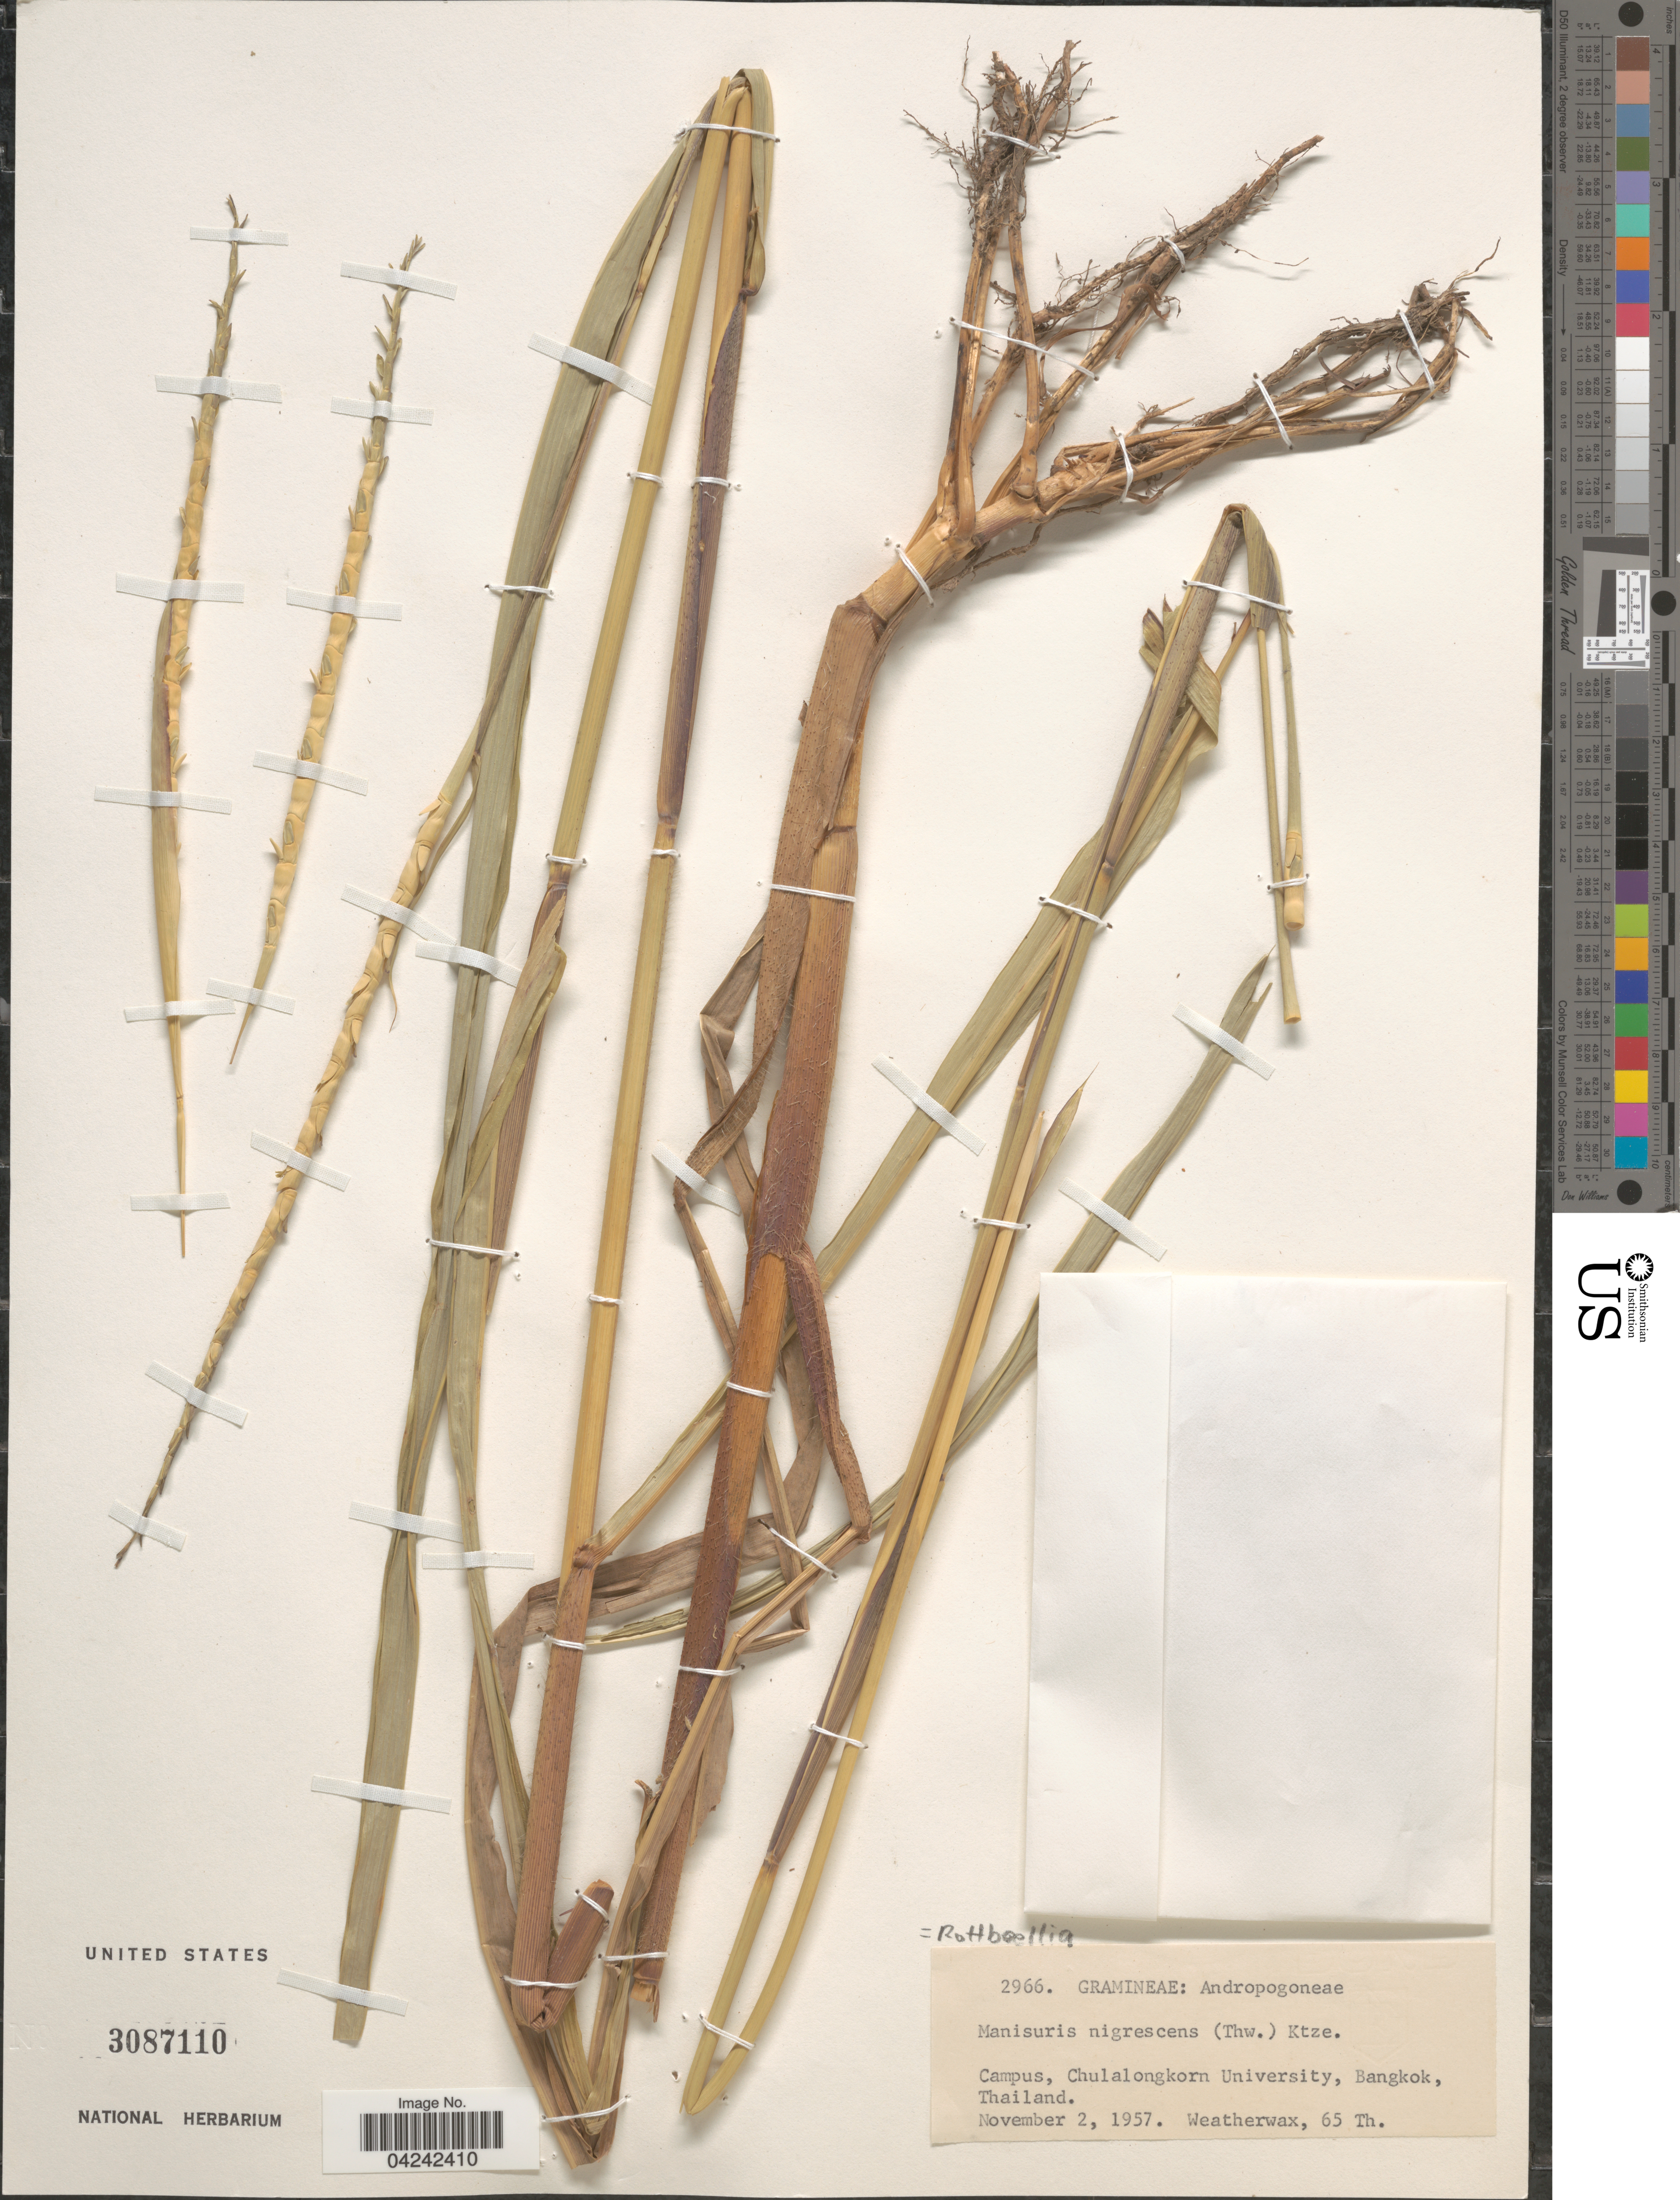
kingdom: Plantae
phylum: Tracheophyta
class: Liliopsida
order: Poales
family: Poaceae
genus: Rottboellia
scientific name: Rottboellia sp.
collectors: -. Weatherwax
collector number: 2966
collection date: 1957-11-02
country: Thailand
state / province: Bangkok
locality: Campus, Chulalongkorn University, Bangkok.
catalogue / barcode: US 3087110